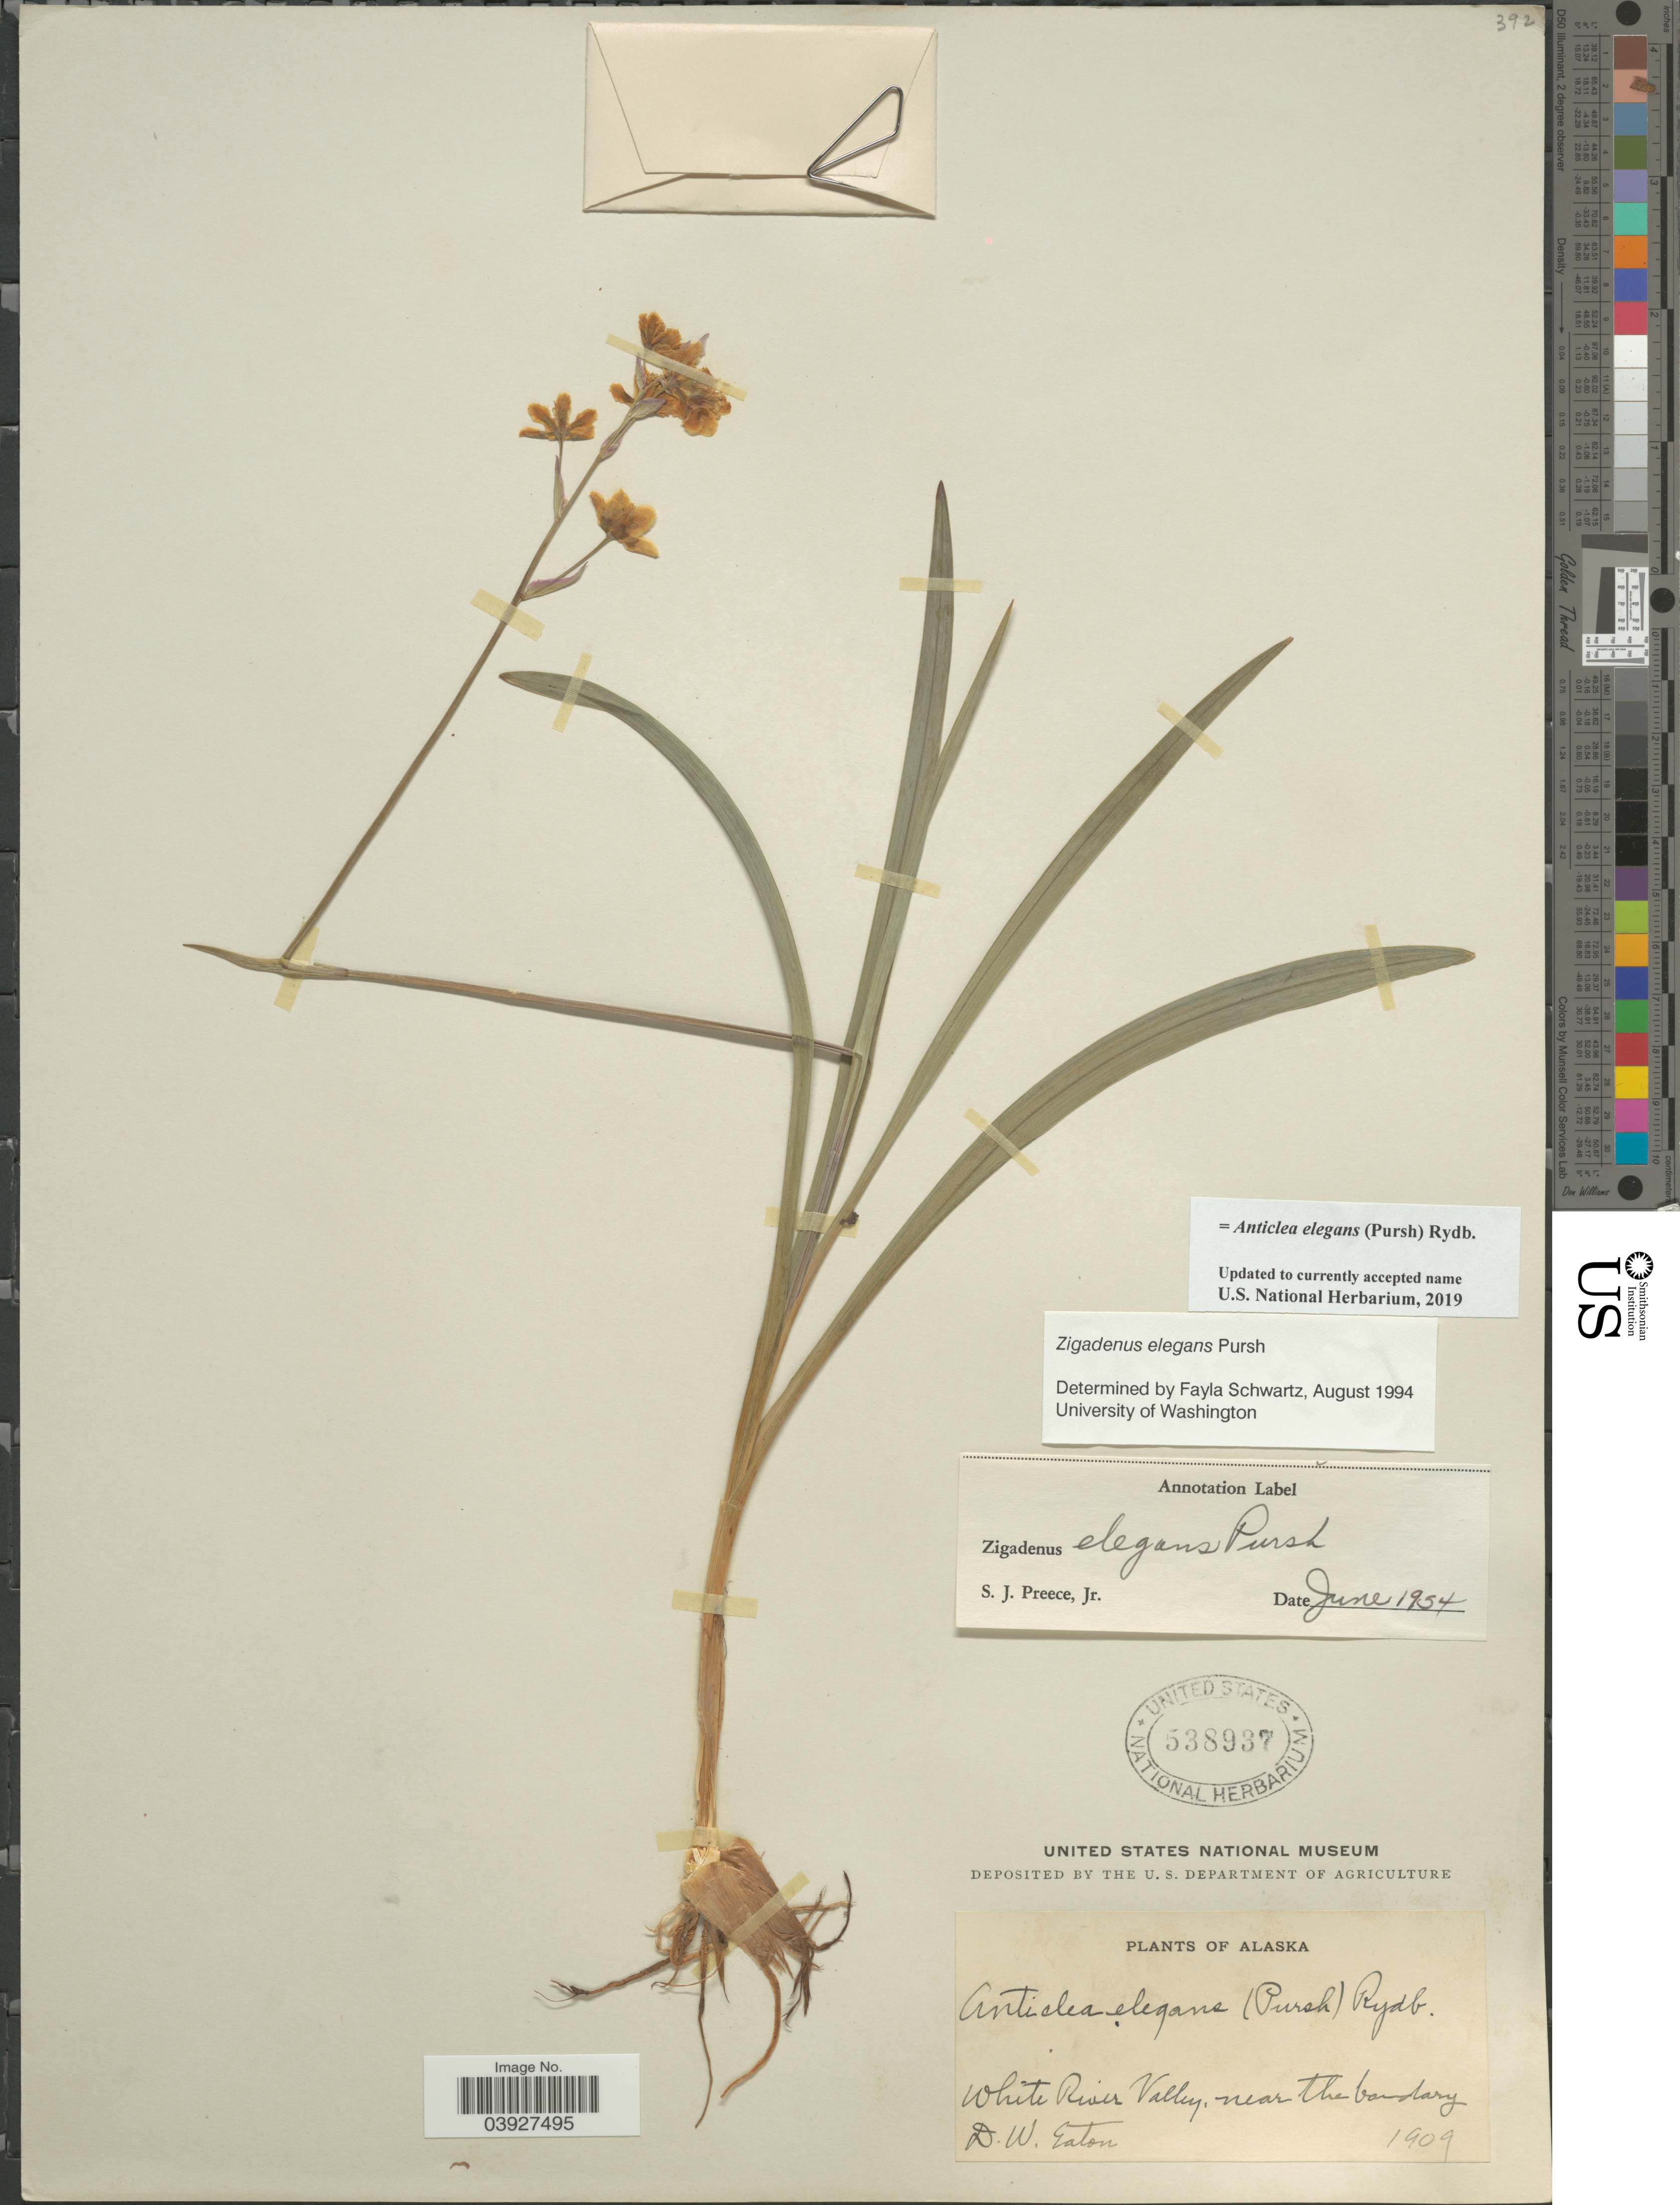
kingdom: Plantae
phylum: Tracheophyta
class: Liliopsida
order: Liliales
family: Melanthiaceae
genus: Anticlea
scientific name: Anticlea elegans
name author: (Pursh) Rydb.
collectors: D. Eaton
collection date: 1909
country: United States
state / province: Alaska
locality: White River Valley, near The boundary.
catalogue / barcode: US 538937